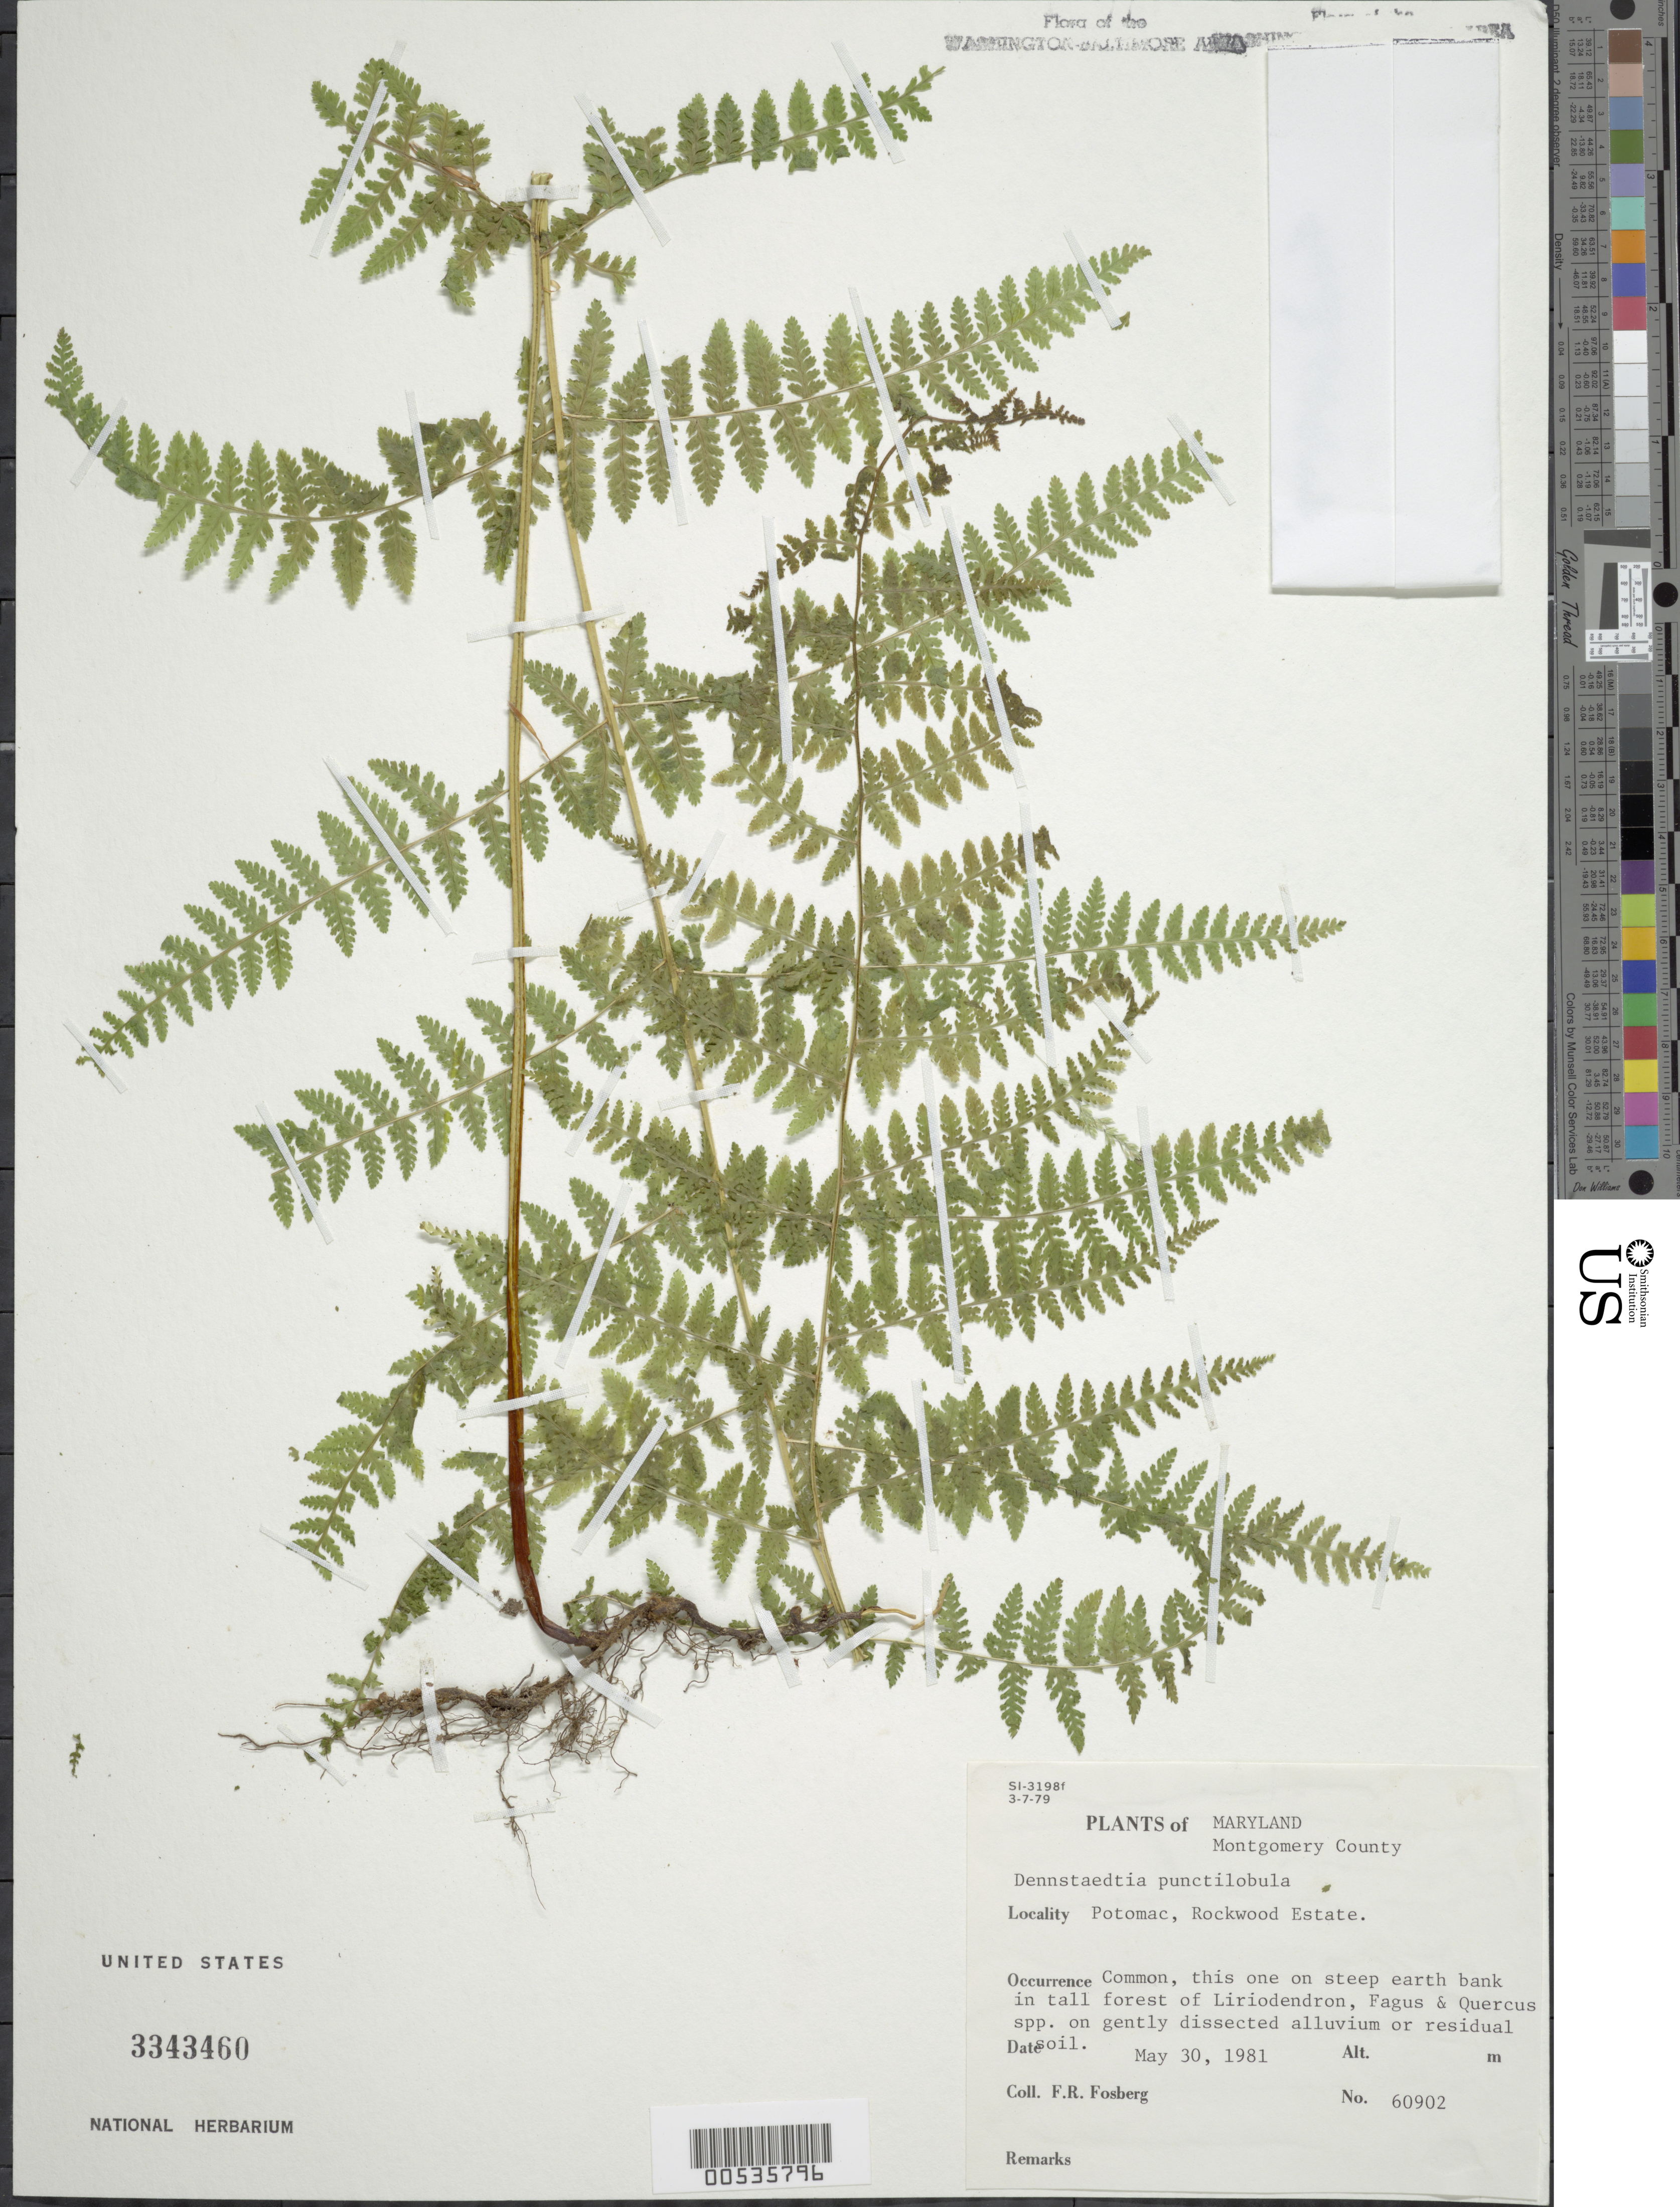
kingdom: Plantae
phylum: Tracheophyta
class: Polypodiopsida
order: Polypodiales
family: Dennstaedtiaceae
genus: Dennstaedtia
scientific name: Dennstaedtia punctilobula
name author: (Michx.) T. Moore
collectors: F. R. Fosberg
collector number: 60902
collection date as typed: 30 May 1981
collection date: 1981-05-30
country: United States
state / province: Maryland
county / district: Montgomery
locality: Potomac, Rockwood Estate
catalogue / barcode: US 3343460